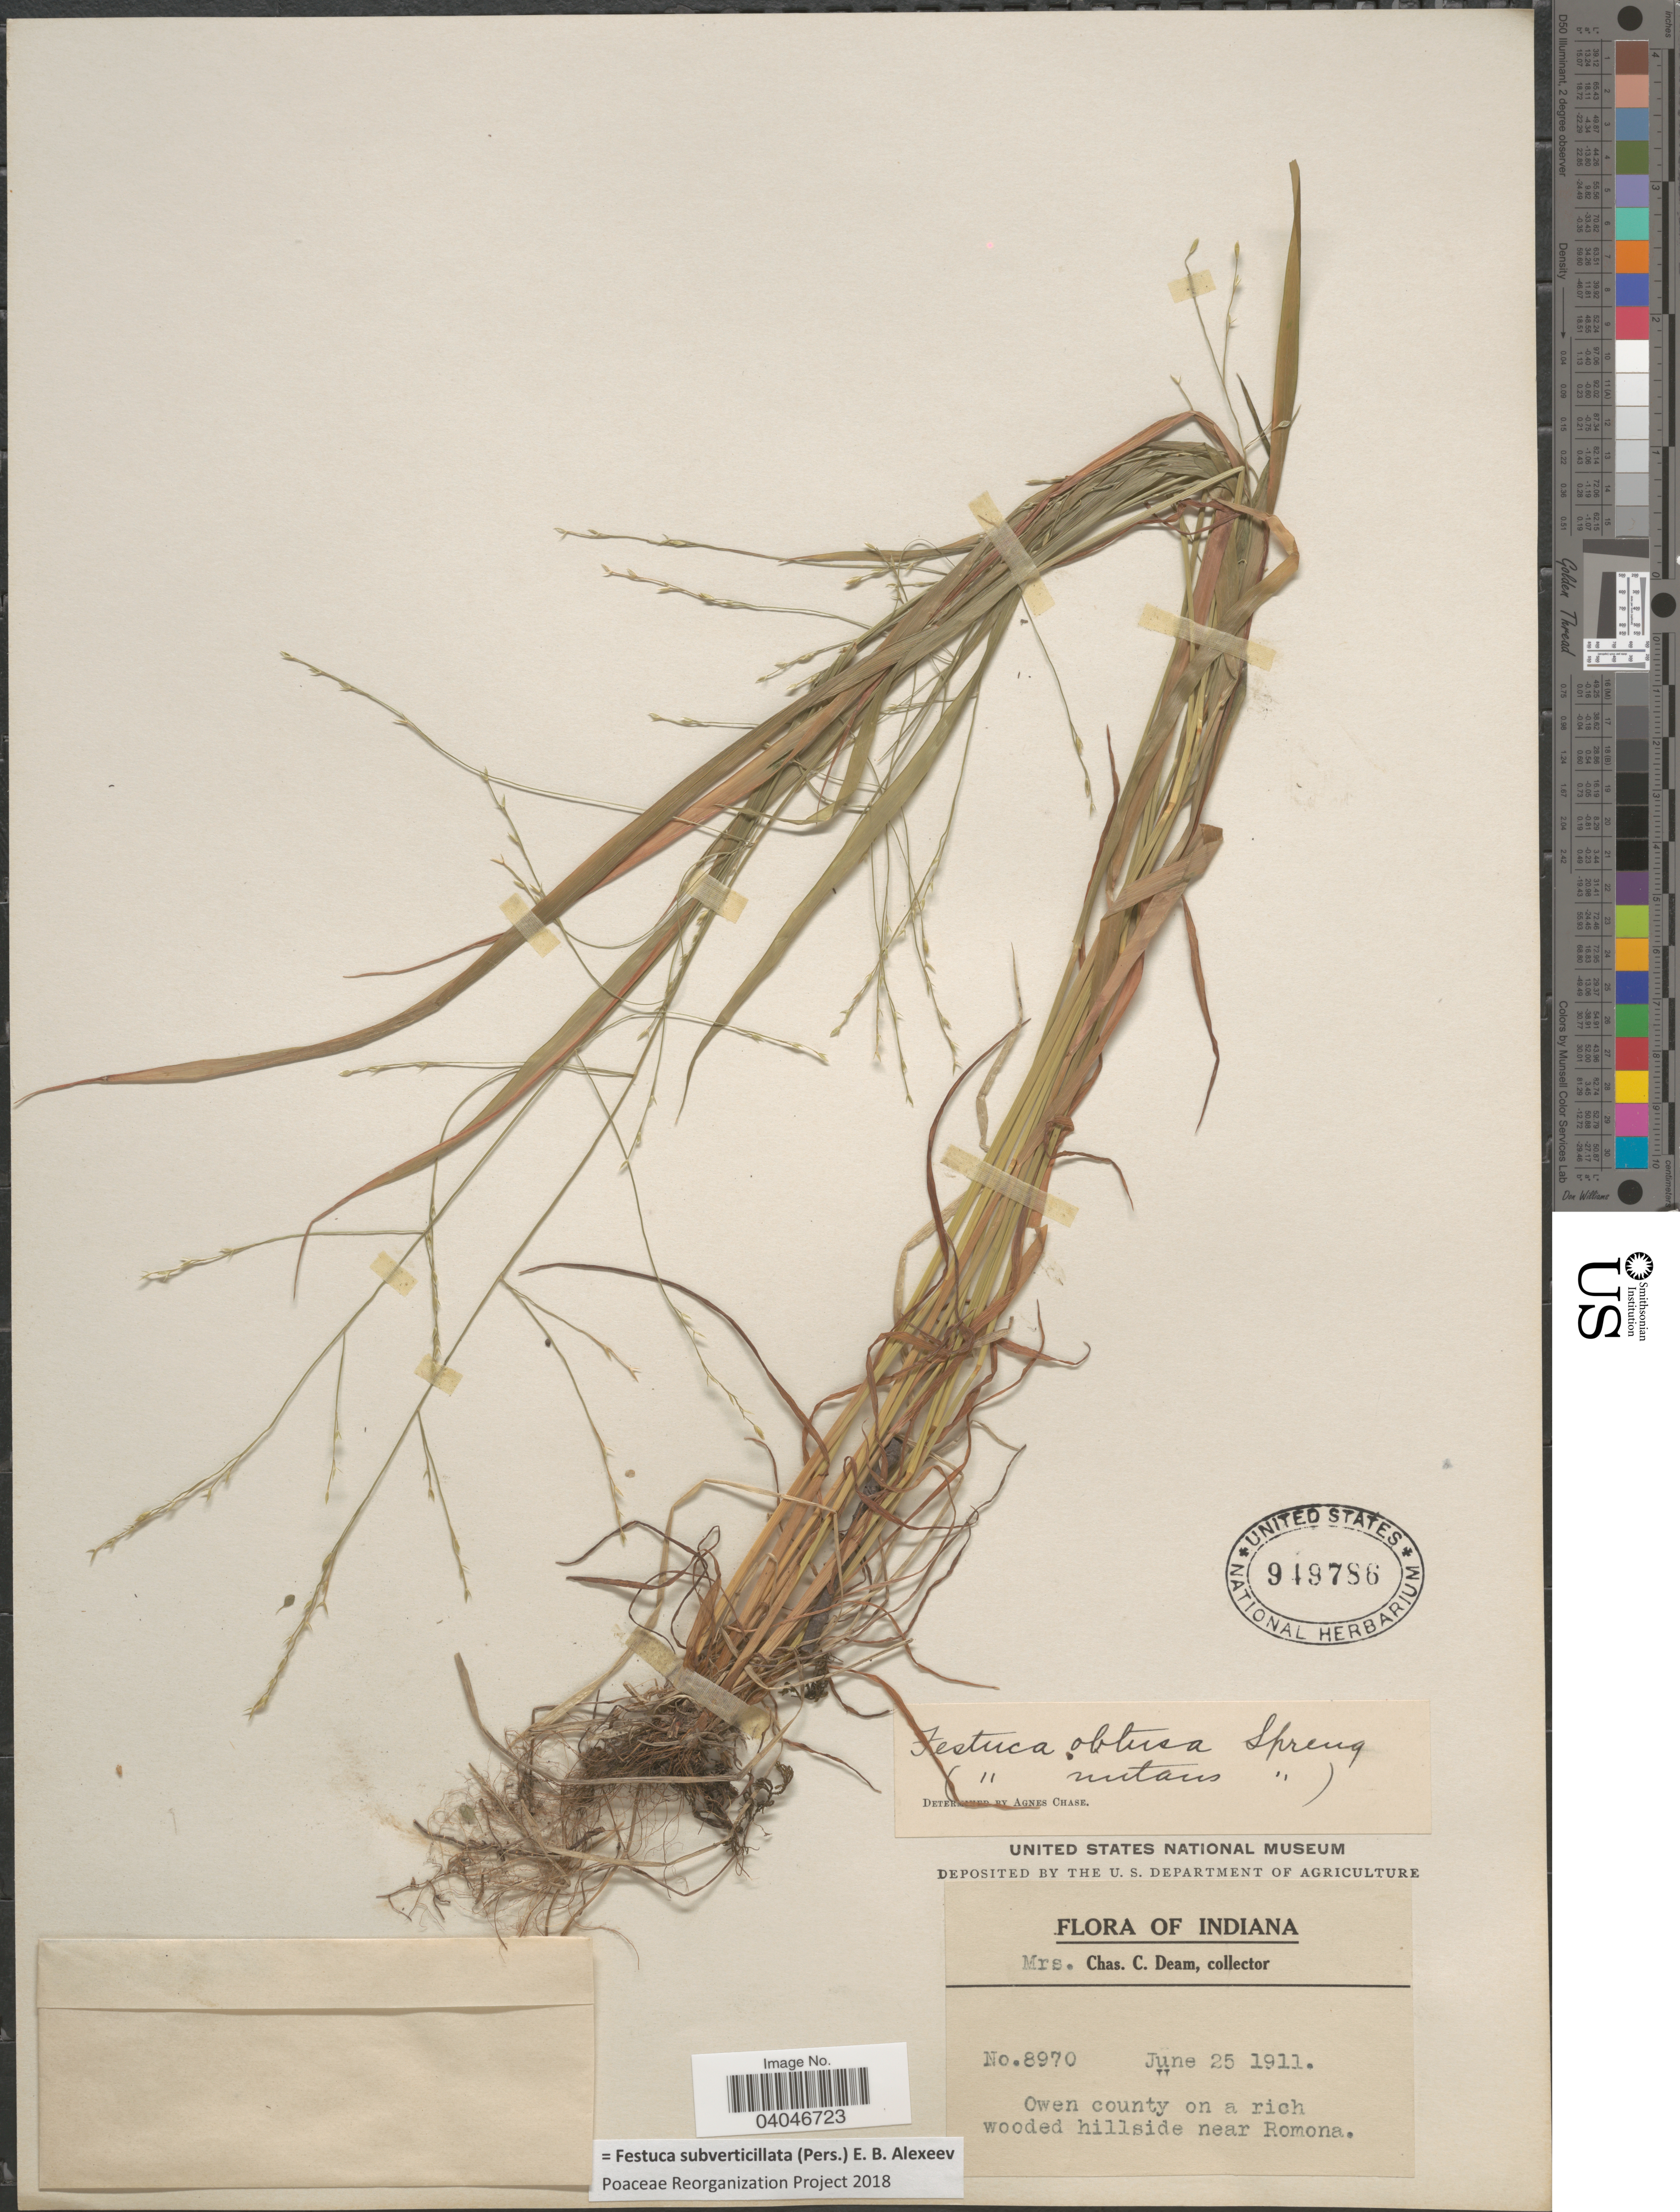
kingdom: Plantae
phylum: Tracheophyta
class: Liliopsida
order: Poales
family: Poaceae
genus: Festuca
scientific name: Festuca subverticillata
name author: (Pers.) E.B. Alexeev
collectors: C. Deam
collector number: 8970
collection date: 1911-06-25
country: United States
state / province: Indiana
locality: Owen county on a rich wooded hillside near Romona.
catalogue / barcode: US 949786